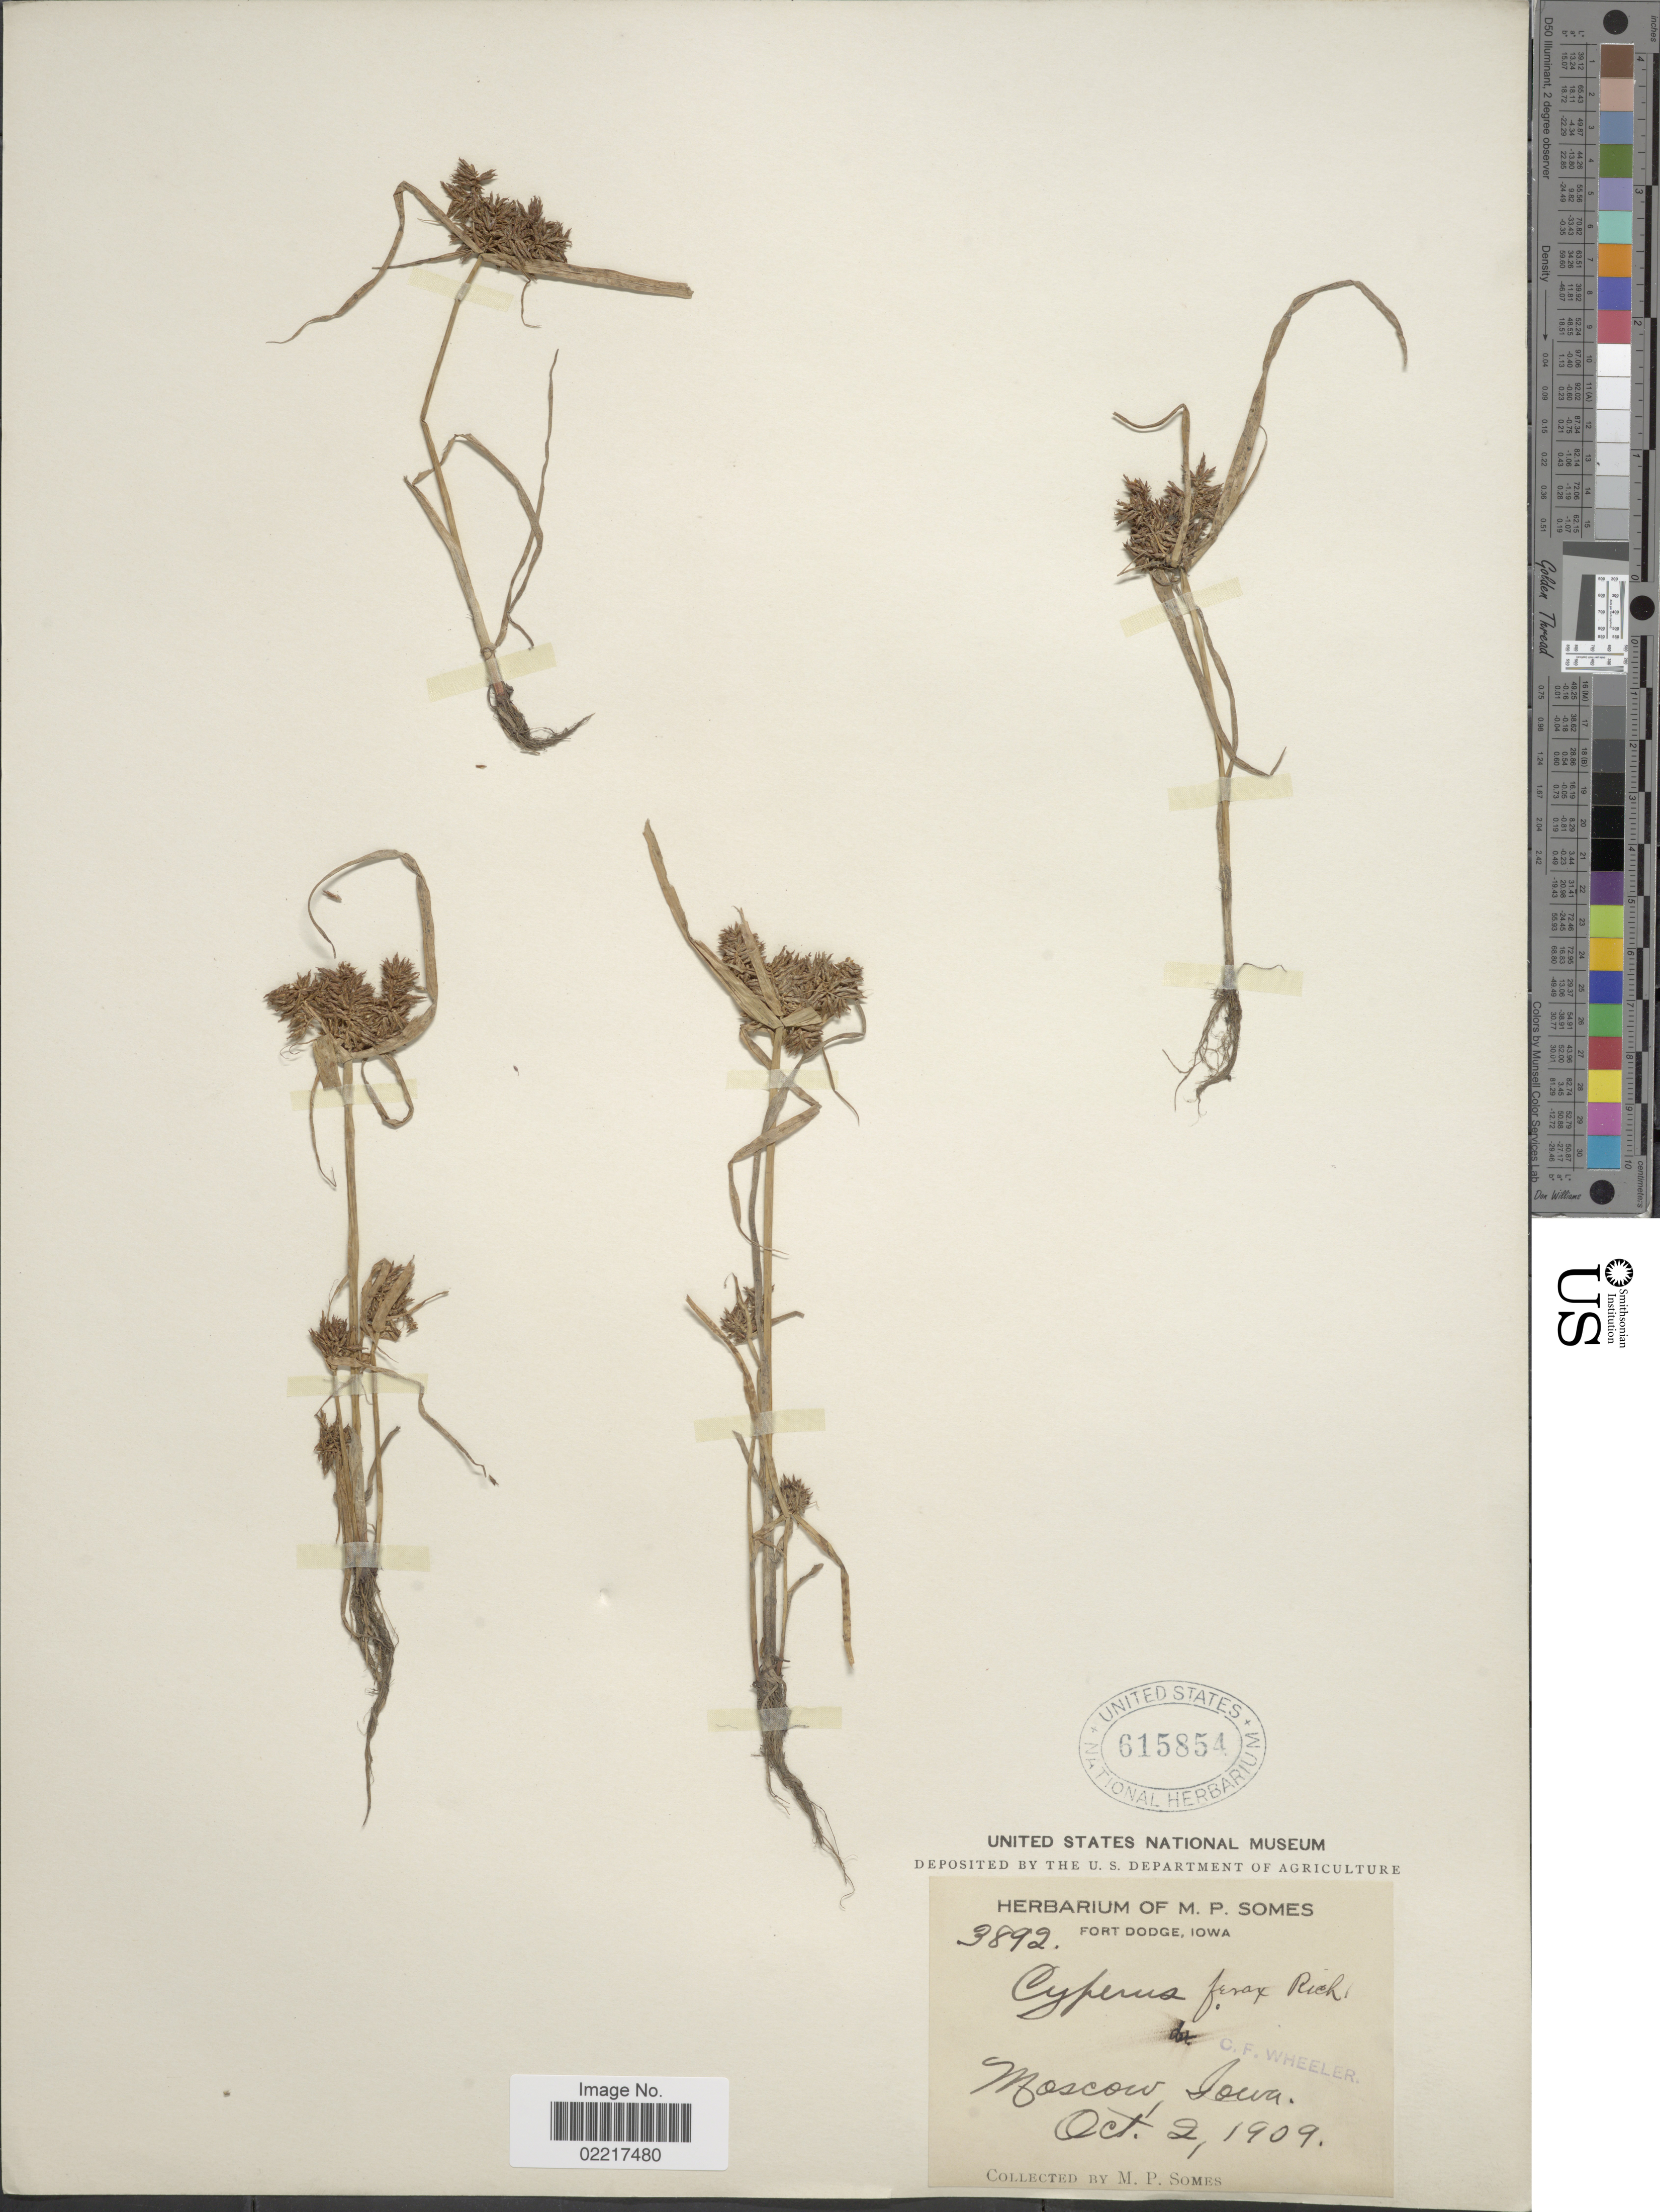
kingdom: Plantae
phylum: Tracheophyta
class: Liliopsida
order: Poales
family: Cyperaceae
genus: Cyperus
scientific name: Cyperus odoratus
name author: L.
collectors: M. Somes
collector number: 3892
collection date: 1909-10-02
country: United States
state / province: Iowa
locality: Fort Dodge, Moscow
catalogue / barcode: US 615854